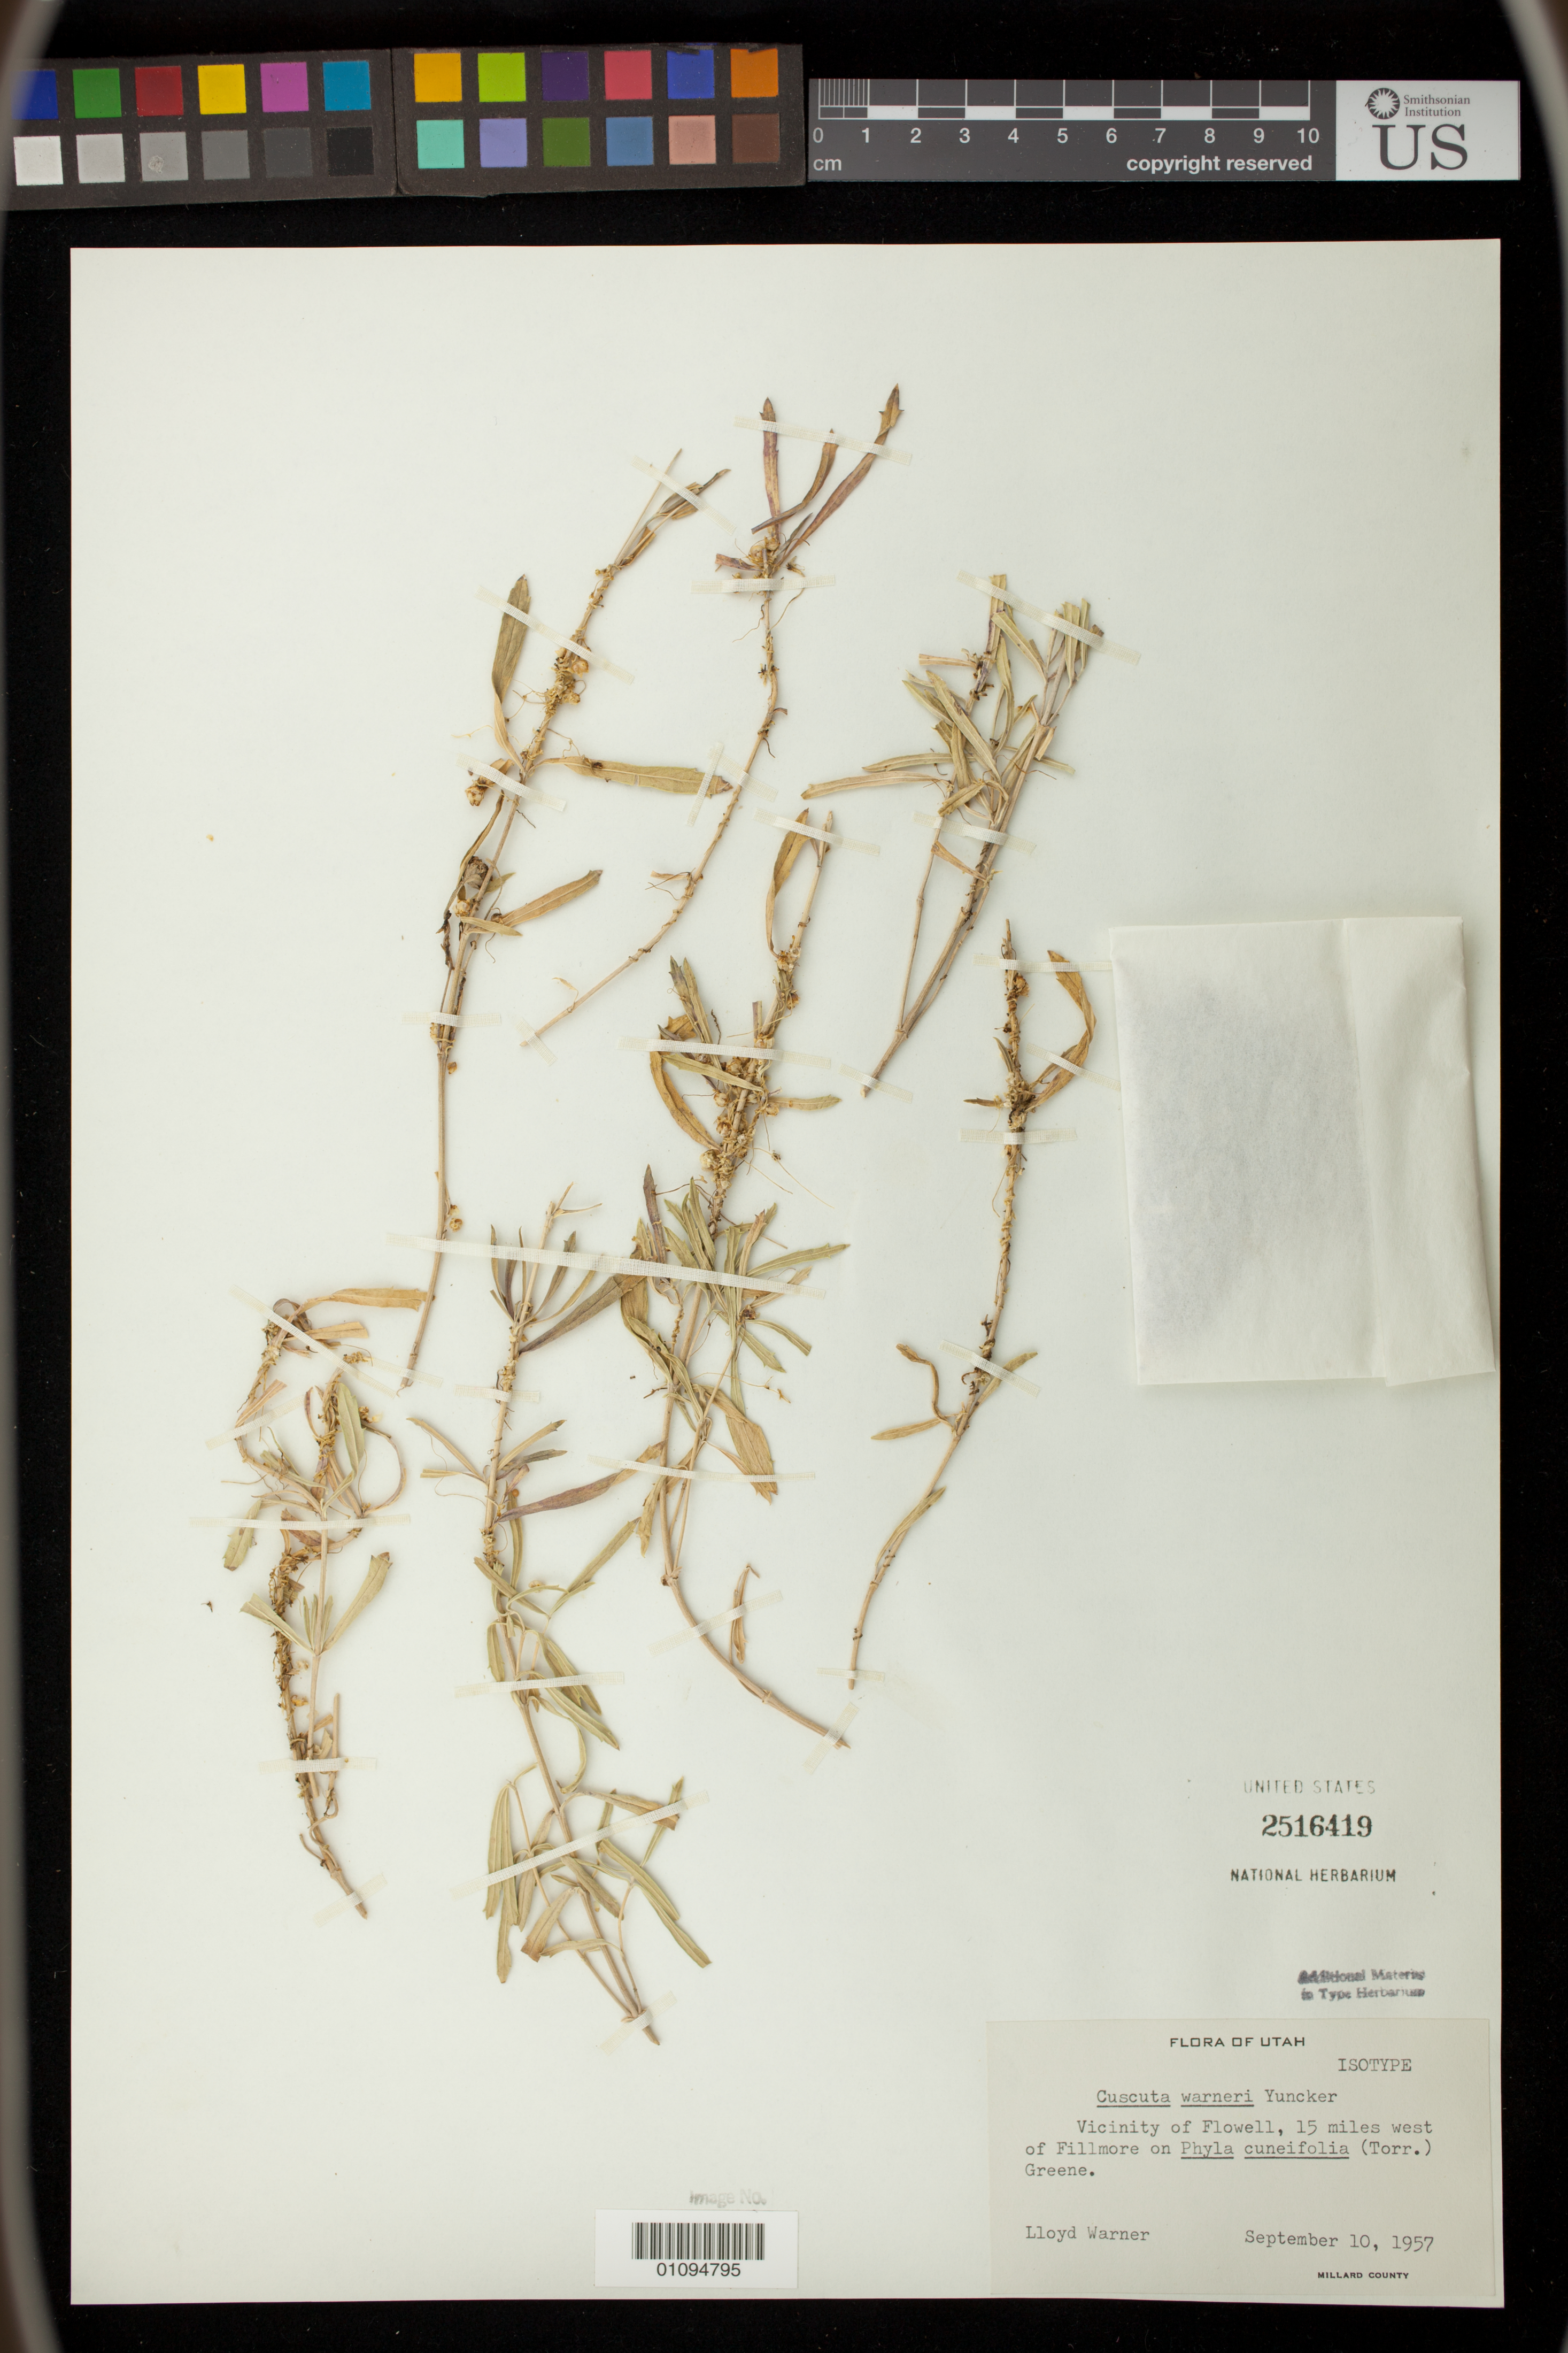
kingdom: Plantae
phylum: Tracheophyta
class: Magnoliopsida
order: Solanales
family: Convolvulaceae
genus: Cuscuta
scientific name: Cuscuta warneri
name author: Yunck.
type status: Isotype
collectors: L. Warner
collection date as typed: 10 Sep 1957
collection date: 1957-09-10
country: United States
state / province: Utah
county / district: Millard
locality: Millard Co., vicinity of Flowell, 15 miles W of Fillmore.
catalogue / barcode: US 2516419